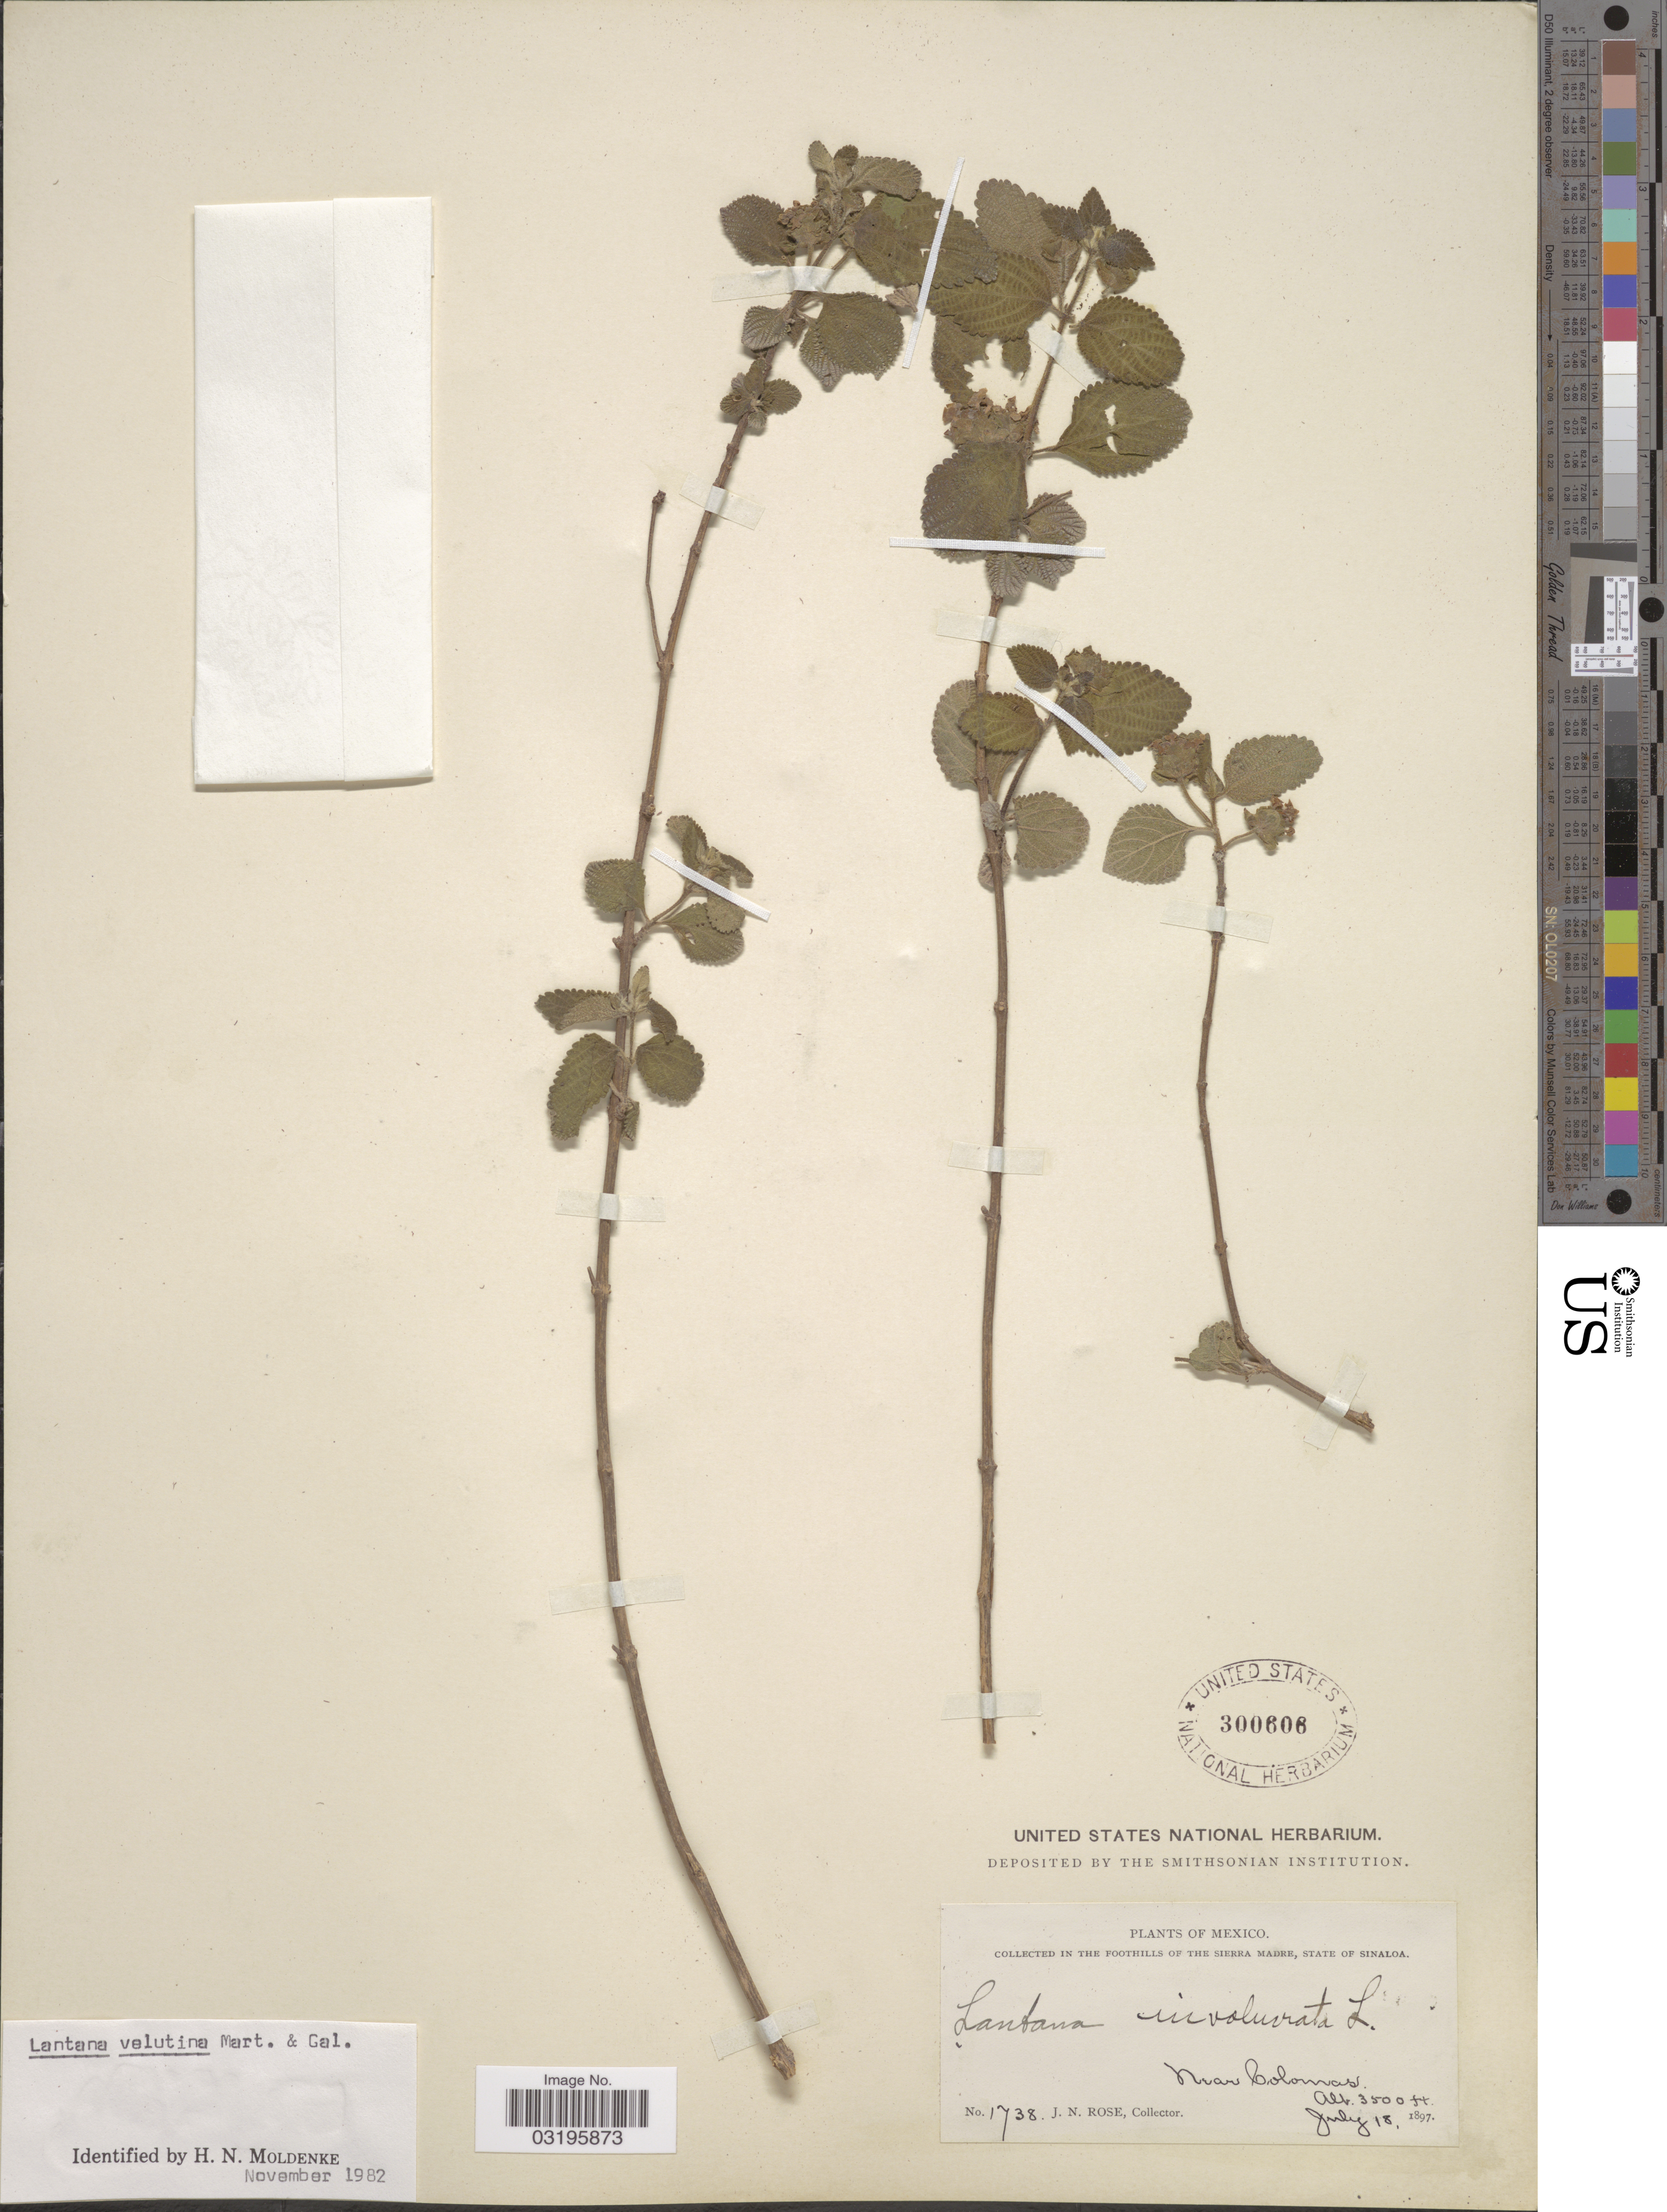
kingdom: Plantae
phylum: Tracheophyta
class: Magnoliopsida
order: Lamiales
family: Verbenaceae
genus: Lantana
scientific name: Lantana velutina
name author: M. Martens & Galeotti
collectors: J. N. Rose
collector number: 1738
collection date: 1897-07-18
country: Mexico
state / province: Sinaloa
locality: In the foothills of the Sierra Madre. Near Colomas.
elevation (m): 1067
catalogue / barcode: US 300606